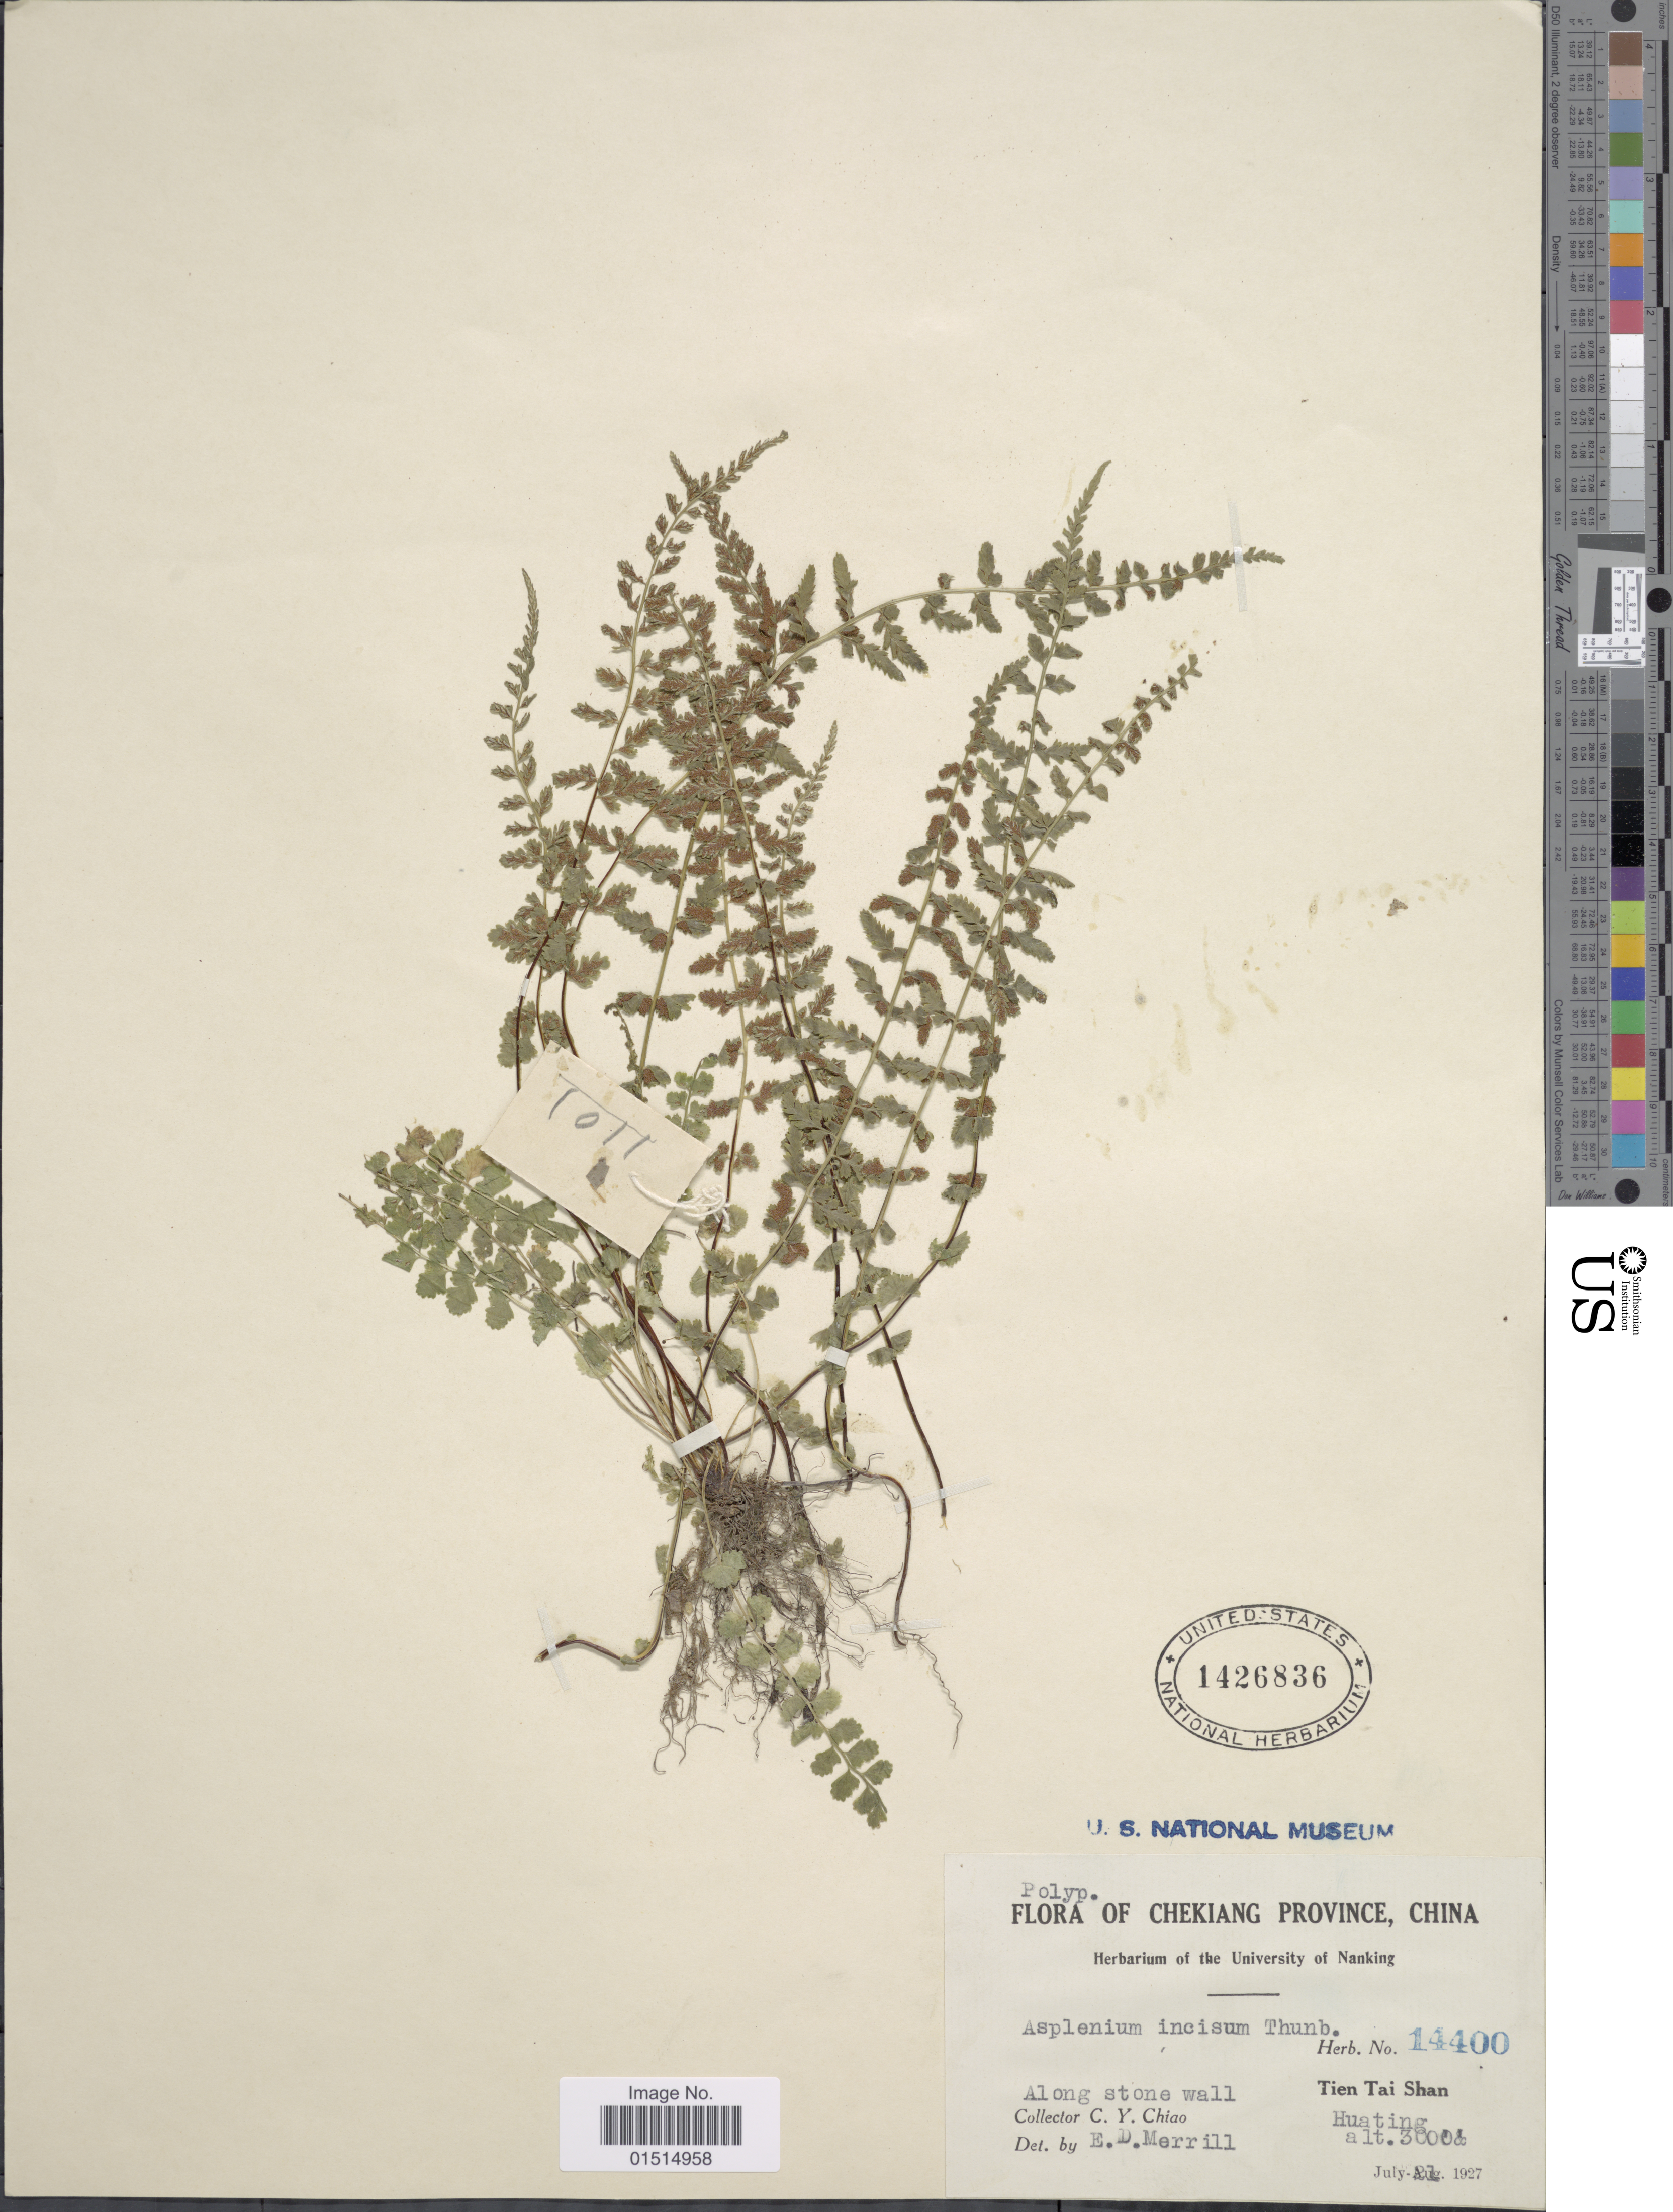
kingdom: Plantae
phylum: Tracheophyta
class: Polypodiopsida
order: Polypodiales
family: Aspleniaceae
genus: Asplenium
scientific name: Asplenium incisum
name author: Thunb.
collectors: C. Y. Chiao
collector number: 14400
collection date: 1927-07-27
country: China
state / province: Zhejiang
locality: Chekiang Province, Tien Tai Shan, Huating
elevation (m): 914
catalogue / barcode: US 1426836